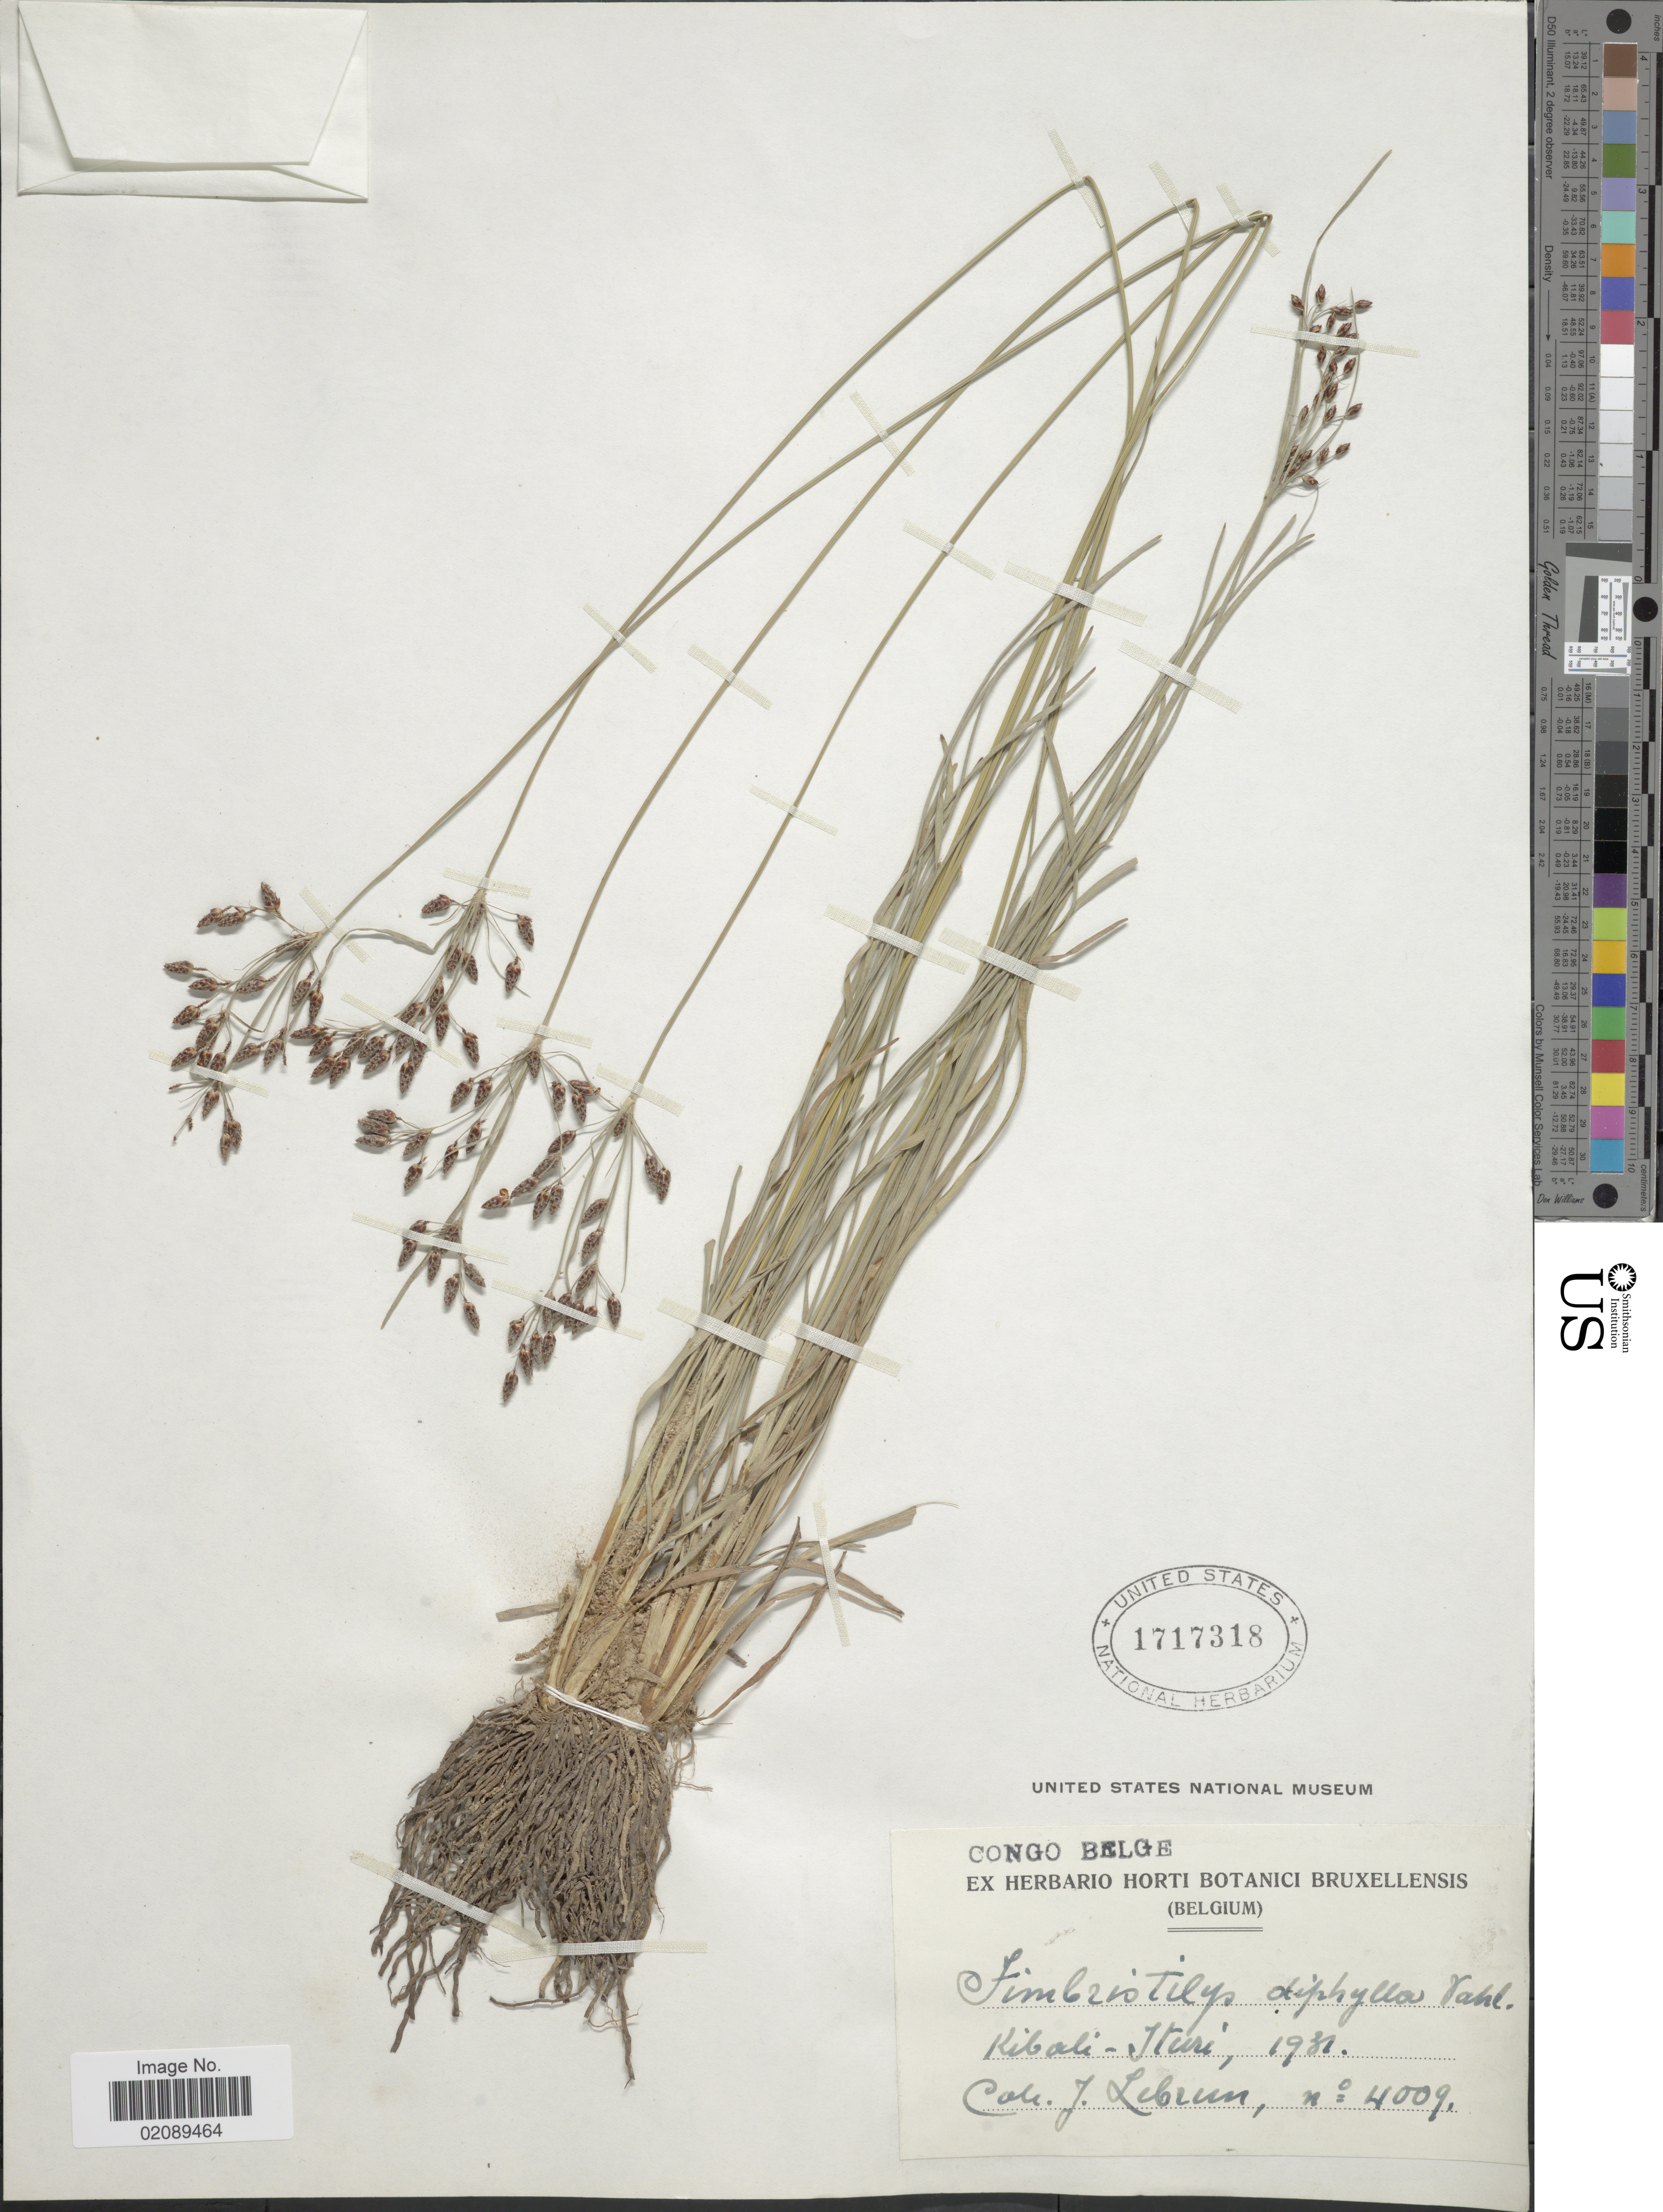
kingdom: Plantae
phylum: Tracheophyta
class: Liliopsida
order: Poales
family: Cyperaceae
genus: Fimbristylis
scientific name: Fimbristylis dichotoma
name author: (L.) Vahl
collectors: J. A. Lebrun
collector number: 4009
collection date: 1931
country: Congo, Democratic Republic of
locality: Kibali-Ituri, Congo Belge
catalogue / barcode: US 1717318